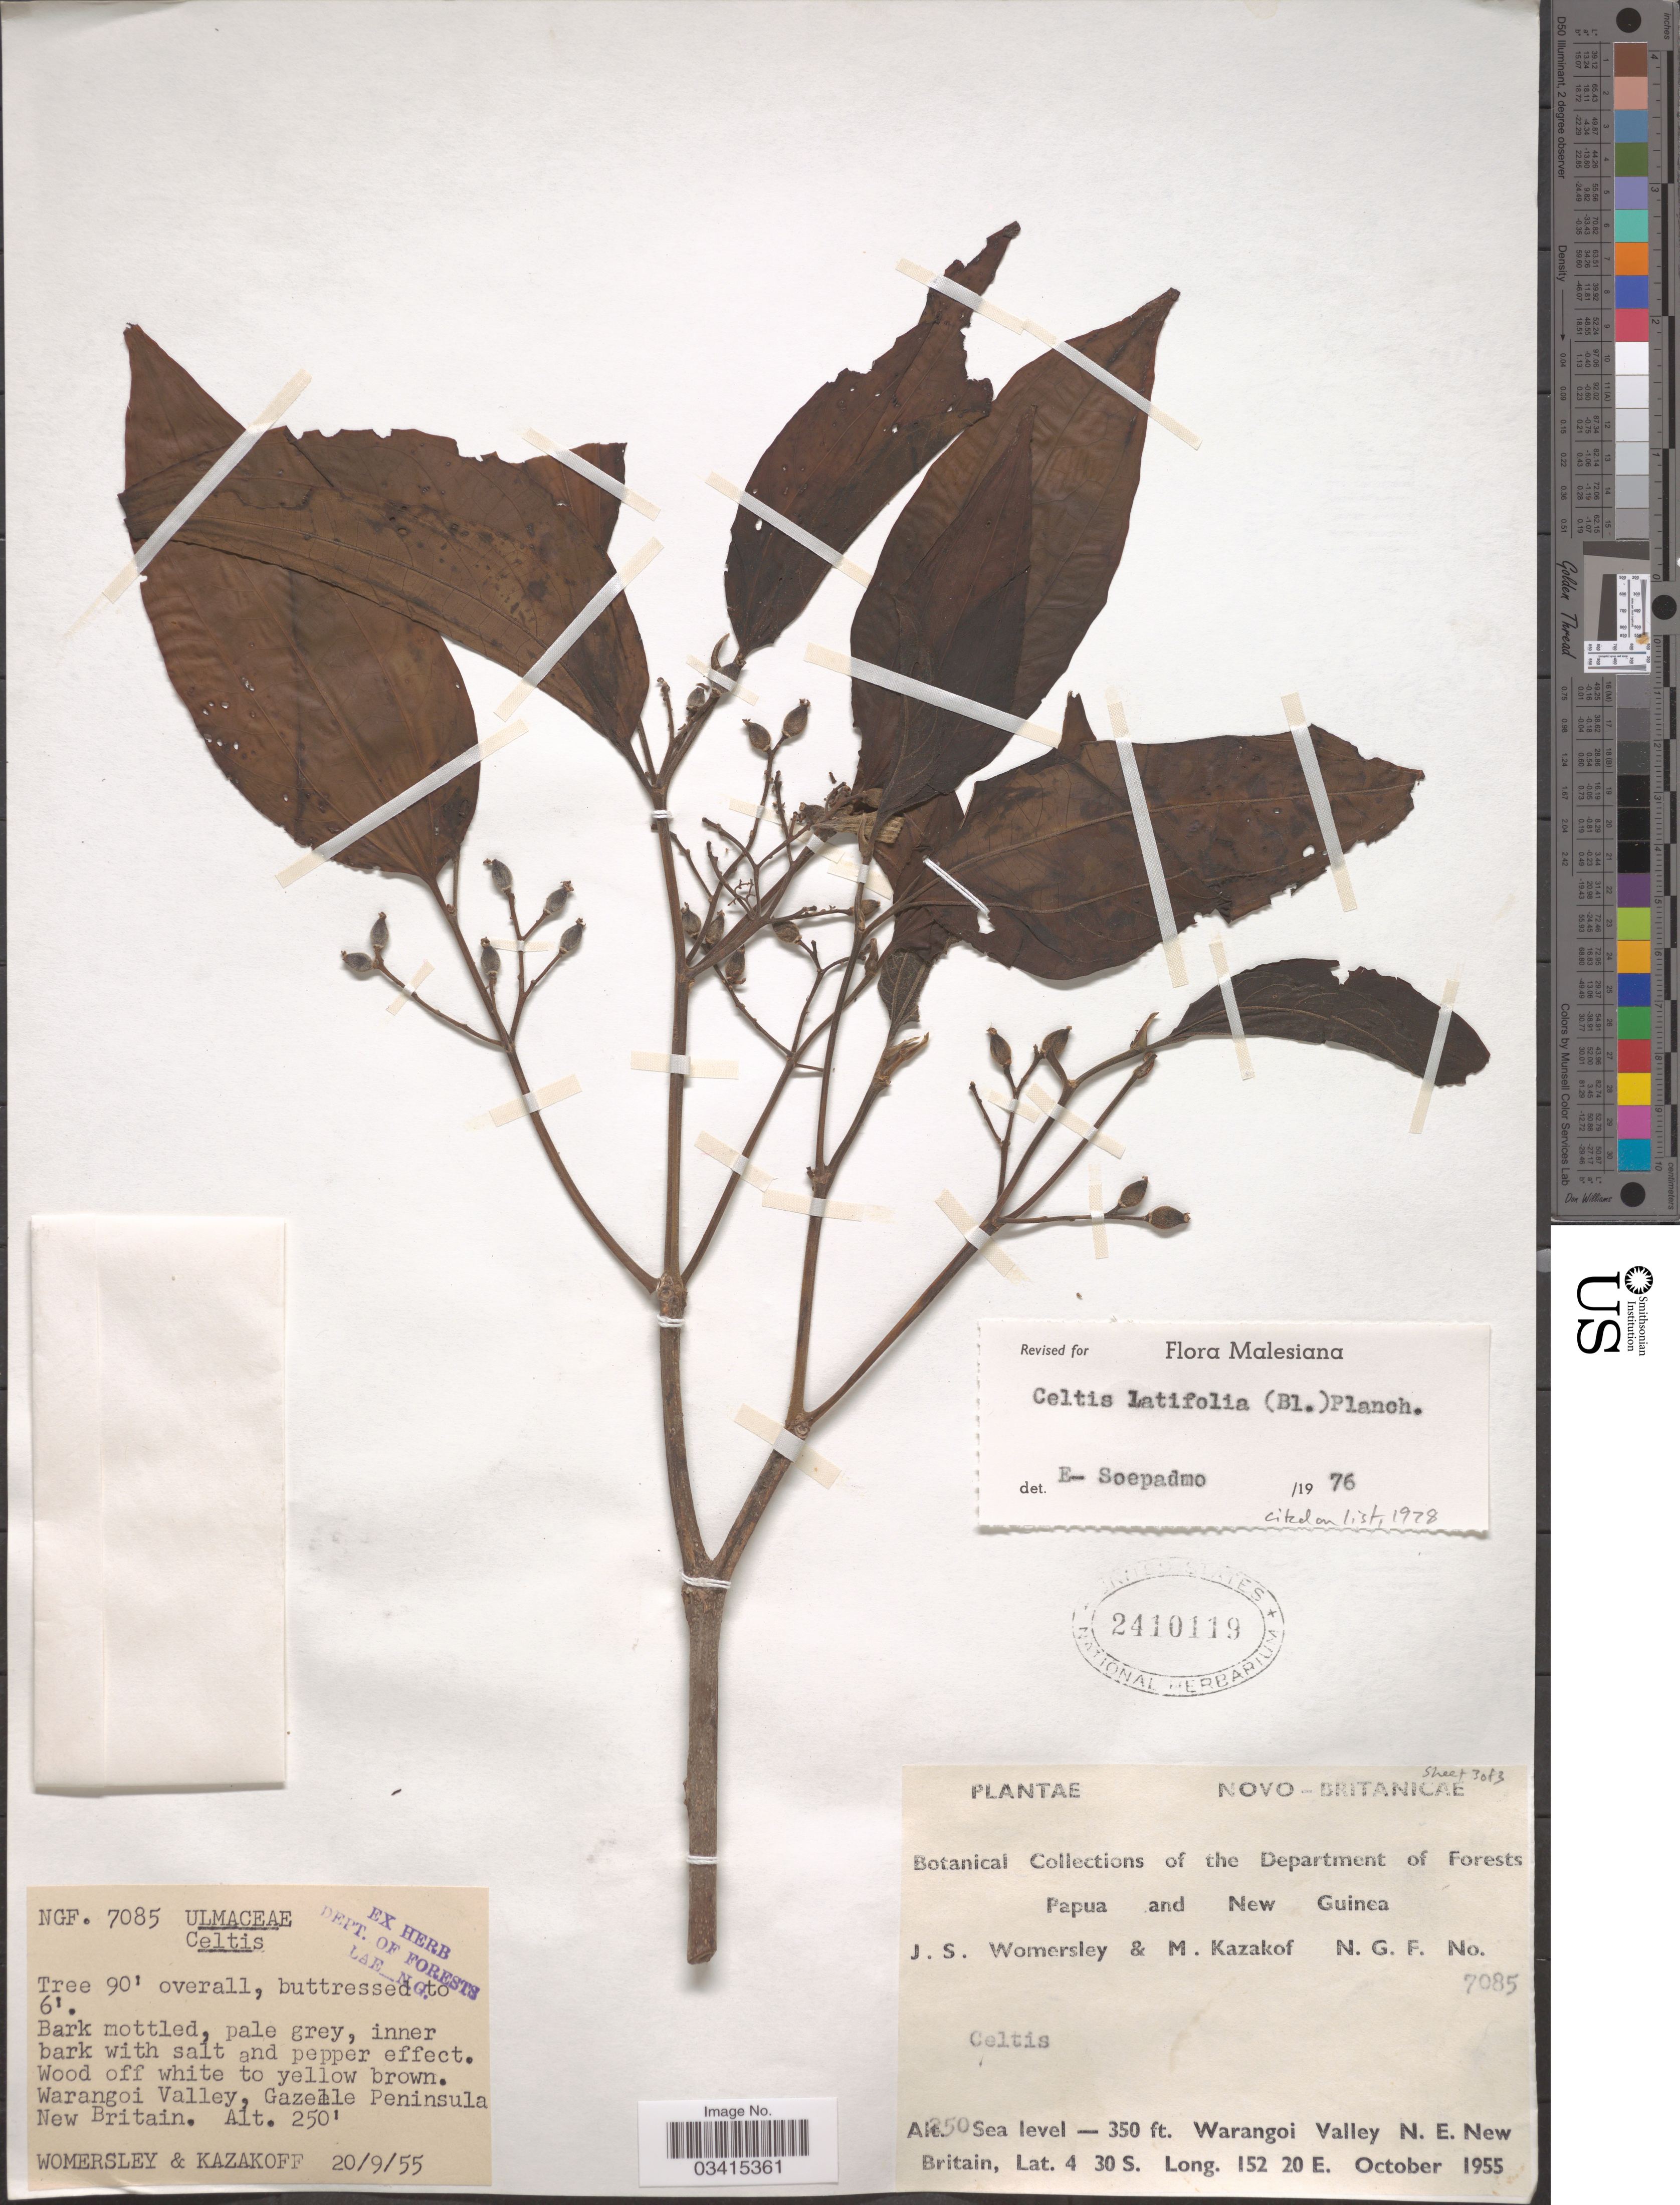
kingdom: Plantae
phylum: Tracheophyta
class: Magnoliopsida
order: Rosales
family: Cannabaceae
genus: Celtis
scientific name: Celtis latifolia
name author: (Blume) Planch.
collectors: J. S. Womersley & M. Kazakof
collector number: NGF 7085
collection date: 1955-09-20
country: Papua New Guinea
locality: Novo-Britanicae. Papua and New Guinea. Warangoi Valley N. E. New Britain. Gazelle Peninsula.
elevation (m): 76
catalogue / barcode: US 2410119